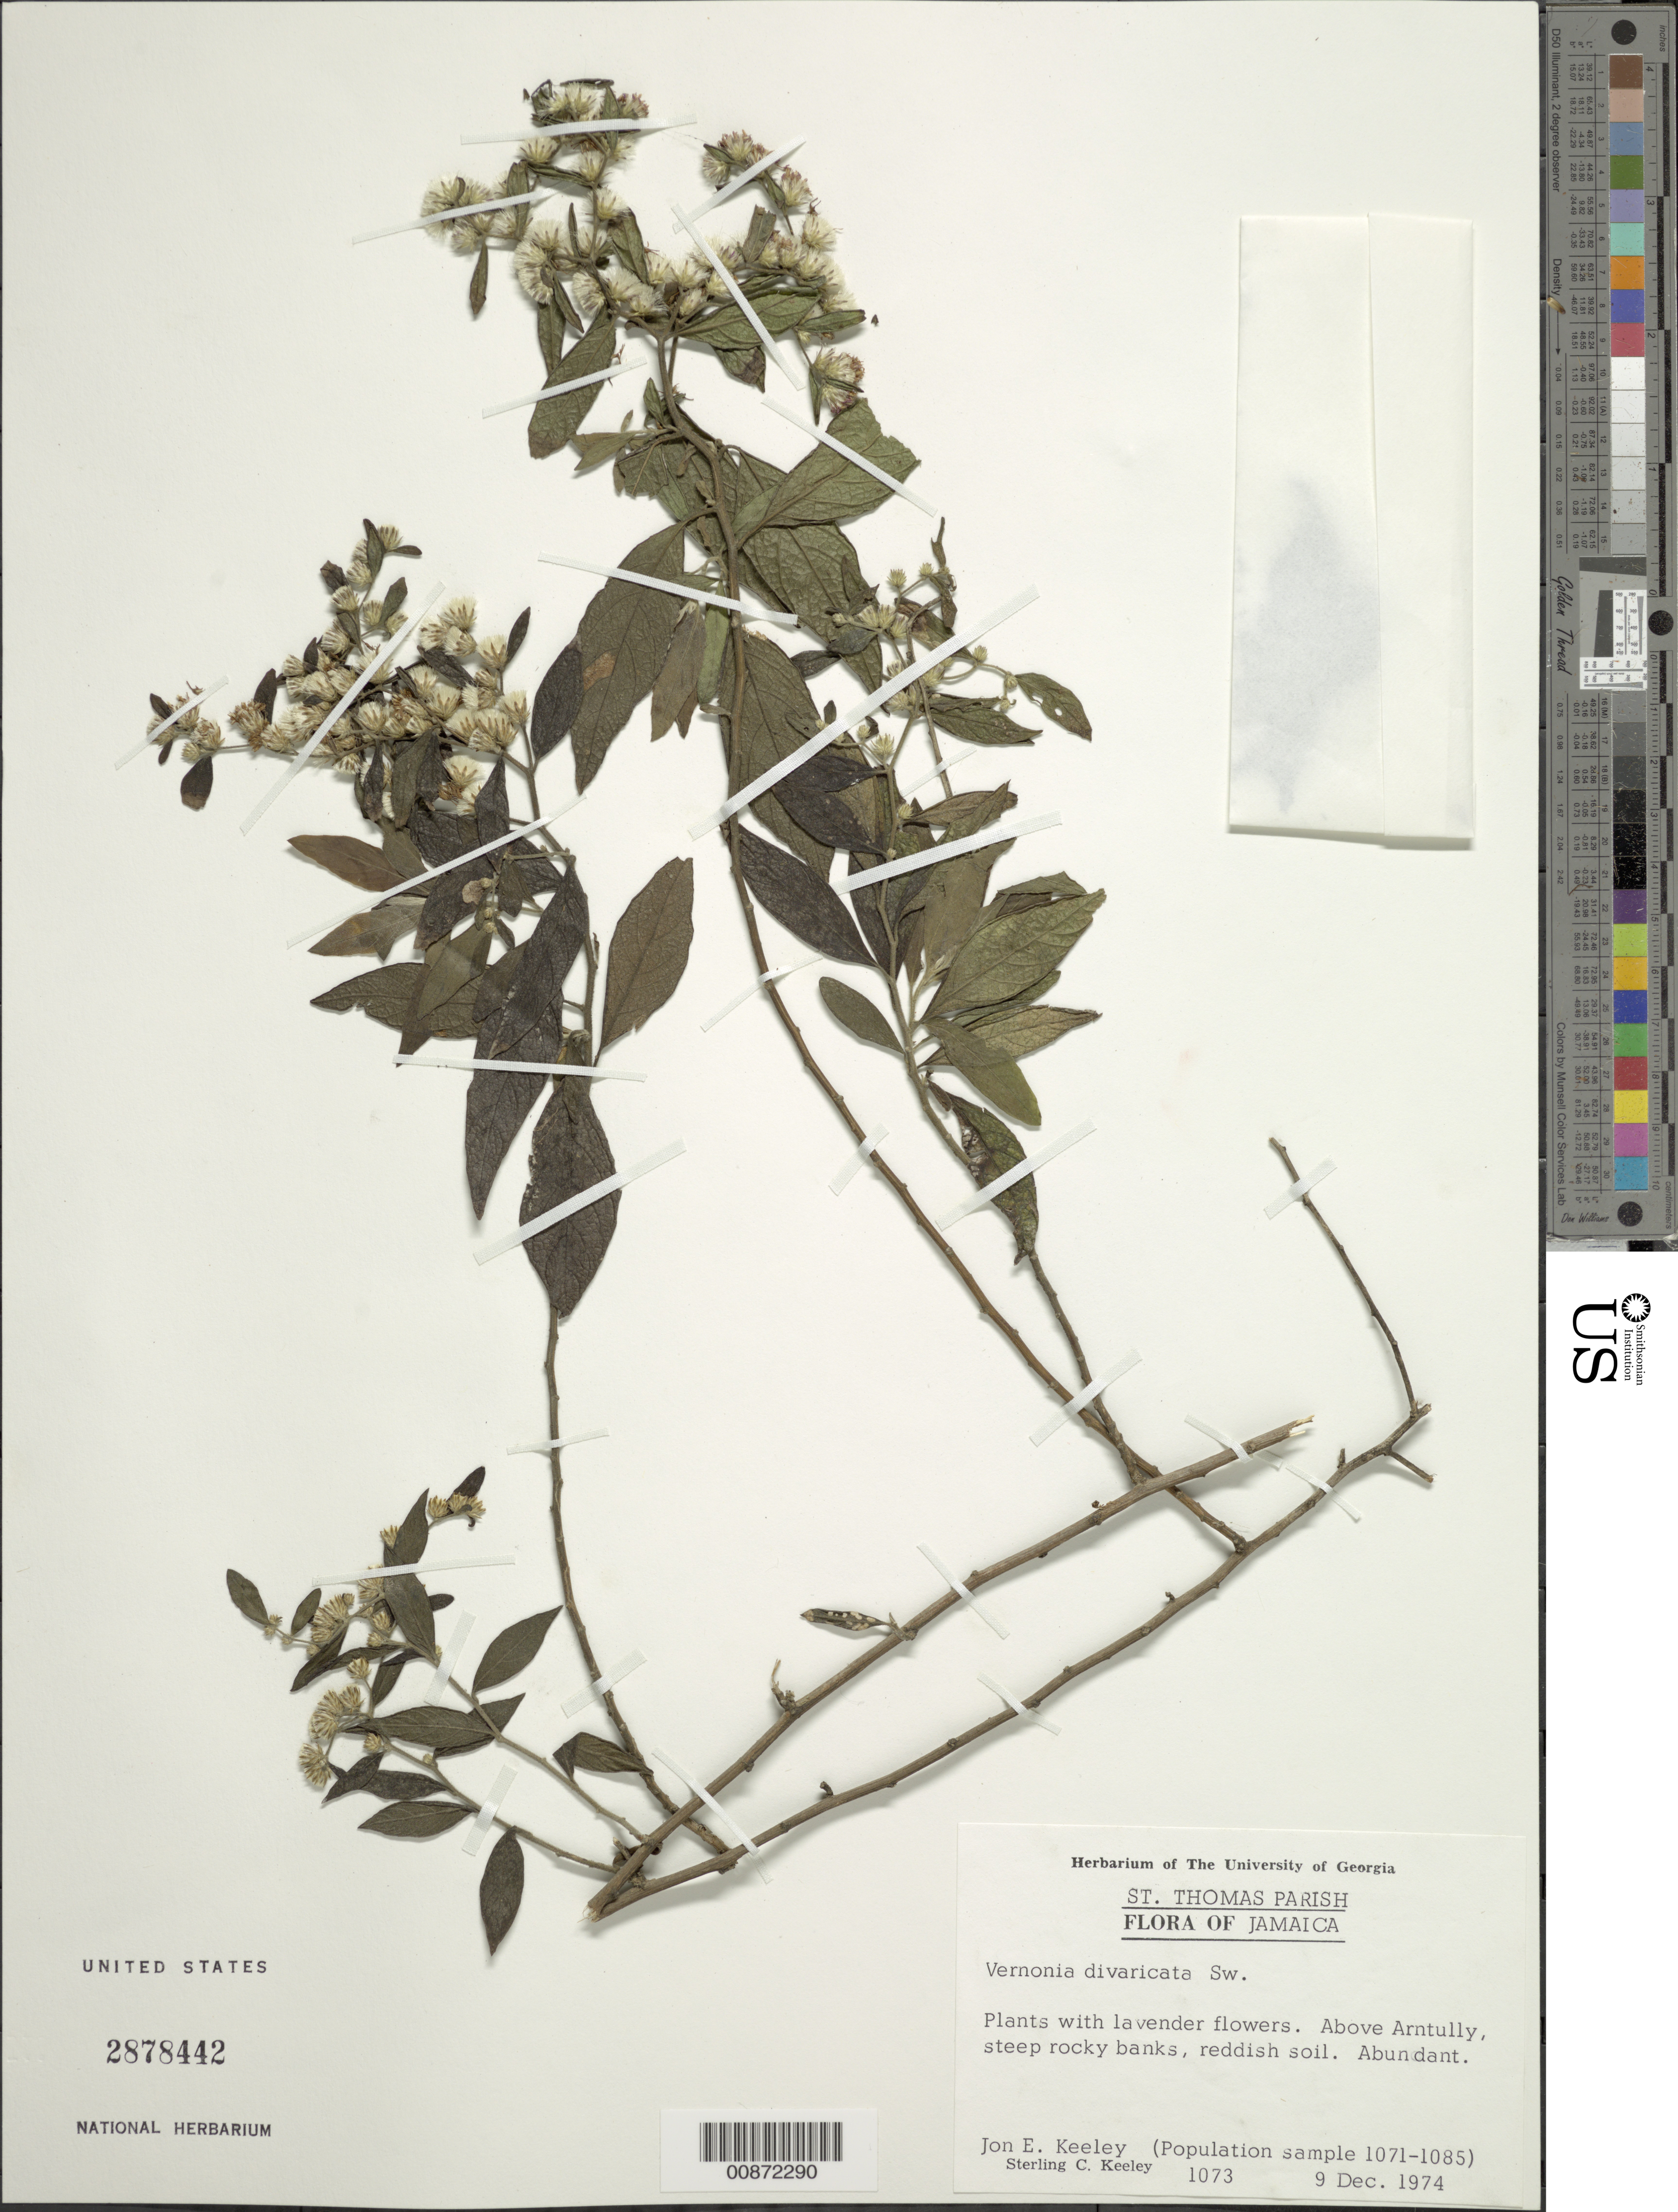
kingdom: Plantae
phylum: Tracheophyta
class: Magnoliopsida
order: Asterales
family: Asteraceae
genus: Lepidaploa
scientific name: Lepidaploa arborescens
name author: (L.) H. Rob.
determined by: Keeley, S. C.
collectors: S. C. Keeley & J. E. Keeley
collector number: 1073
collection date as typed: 09 Dec 1974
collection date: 1974-12-09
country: Jamaica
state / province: Saint Thomas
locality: Above Arntully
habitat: Steep rocky banks, reddish soil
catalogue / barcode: US 2878442